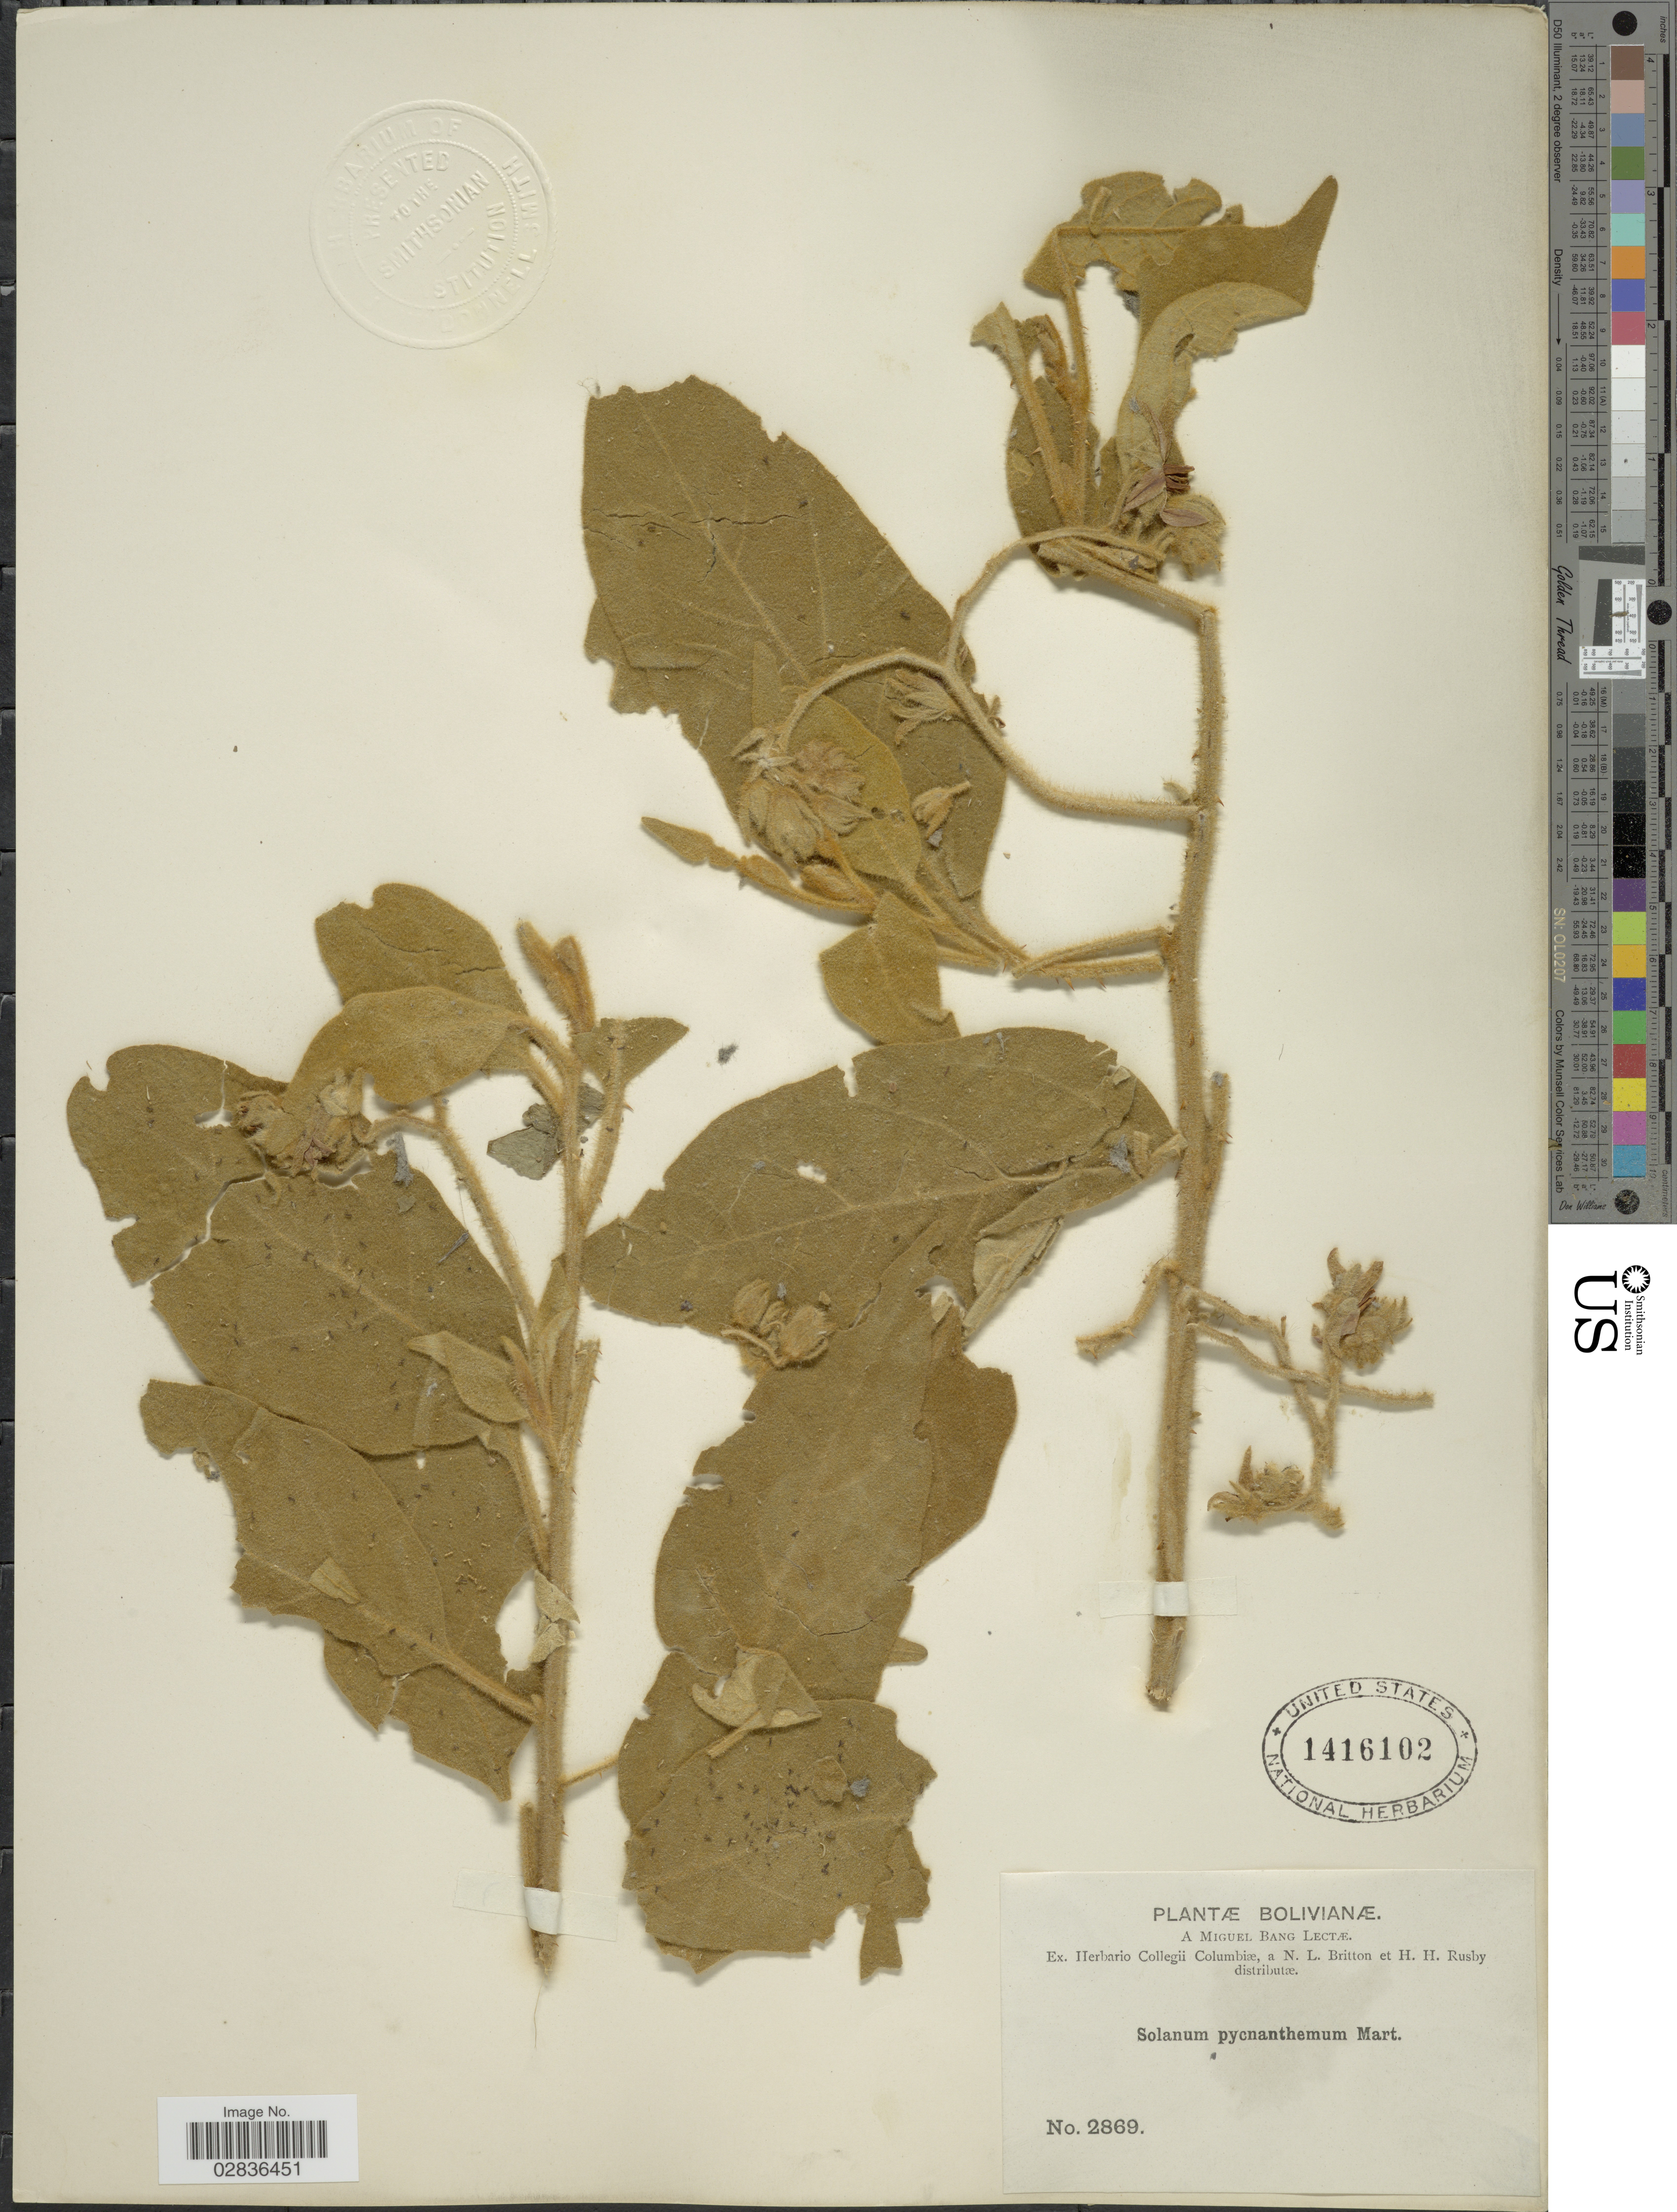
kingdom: Plantae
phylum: Tracheophyta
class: Magnoliopsida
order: Solanales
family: Solanaceae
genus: Solanum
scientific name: Solanum pendulibotrys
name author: Rusby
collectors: M. Bang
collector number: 2869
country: Bolivia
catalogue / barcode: US 1416102